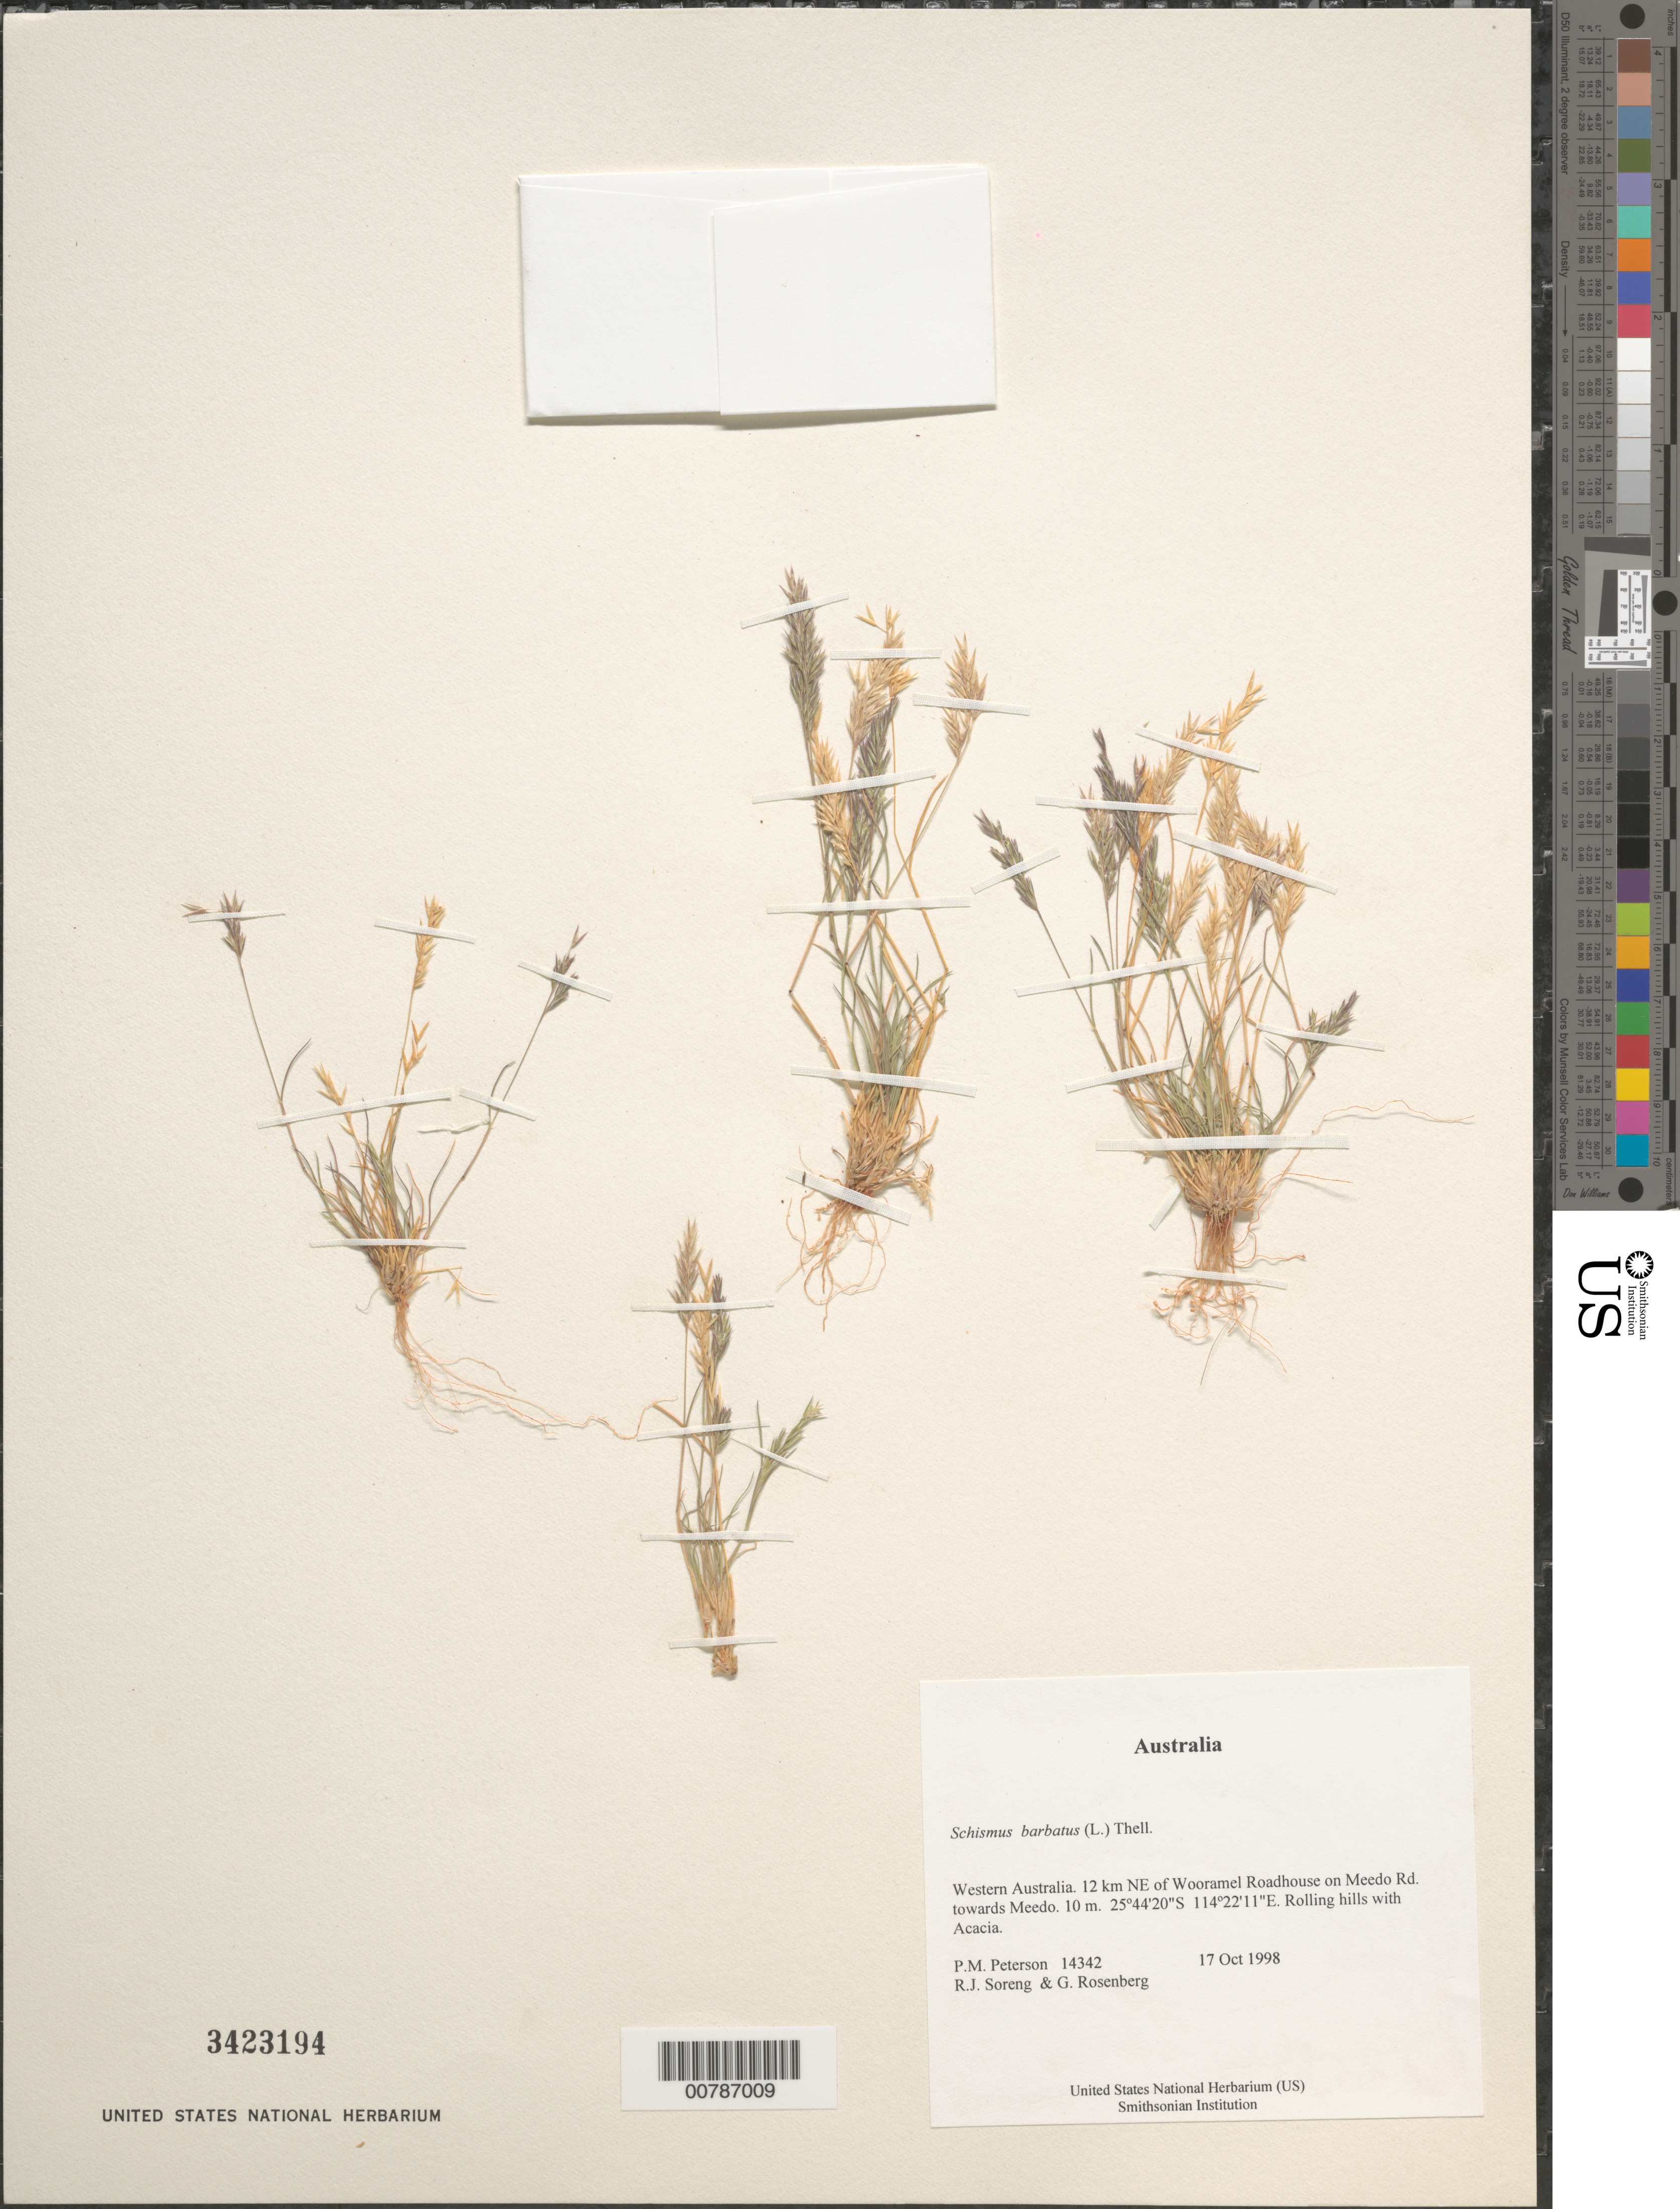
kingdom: Plantae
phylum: Tracheophyta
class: Liliopsida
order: Poales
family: Poaceae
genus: Schismus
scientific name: Schismus barbatus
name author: (L.) Thell.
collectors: P. M. Peterson, R. J. Soreng & G. Rosenberg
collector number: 14342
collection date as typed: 17 Oct 1998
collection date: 1998-10-17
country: Australia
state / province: Western Australia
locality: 12 km NE of Wooramel Roadhouse on Meedo Rd. towards Meedo.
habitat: Rolling hills with Acacia.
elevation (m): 10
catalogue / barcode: US 3423194